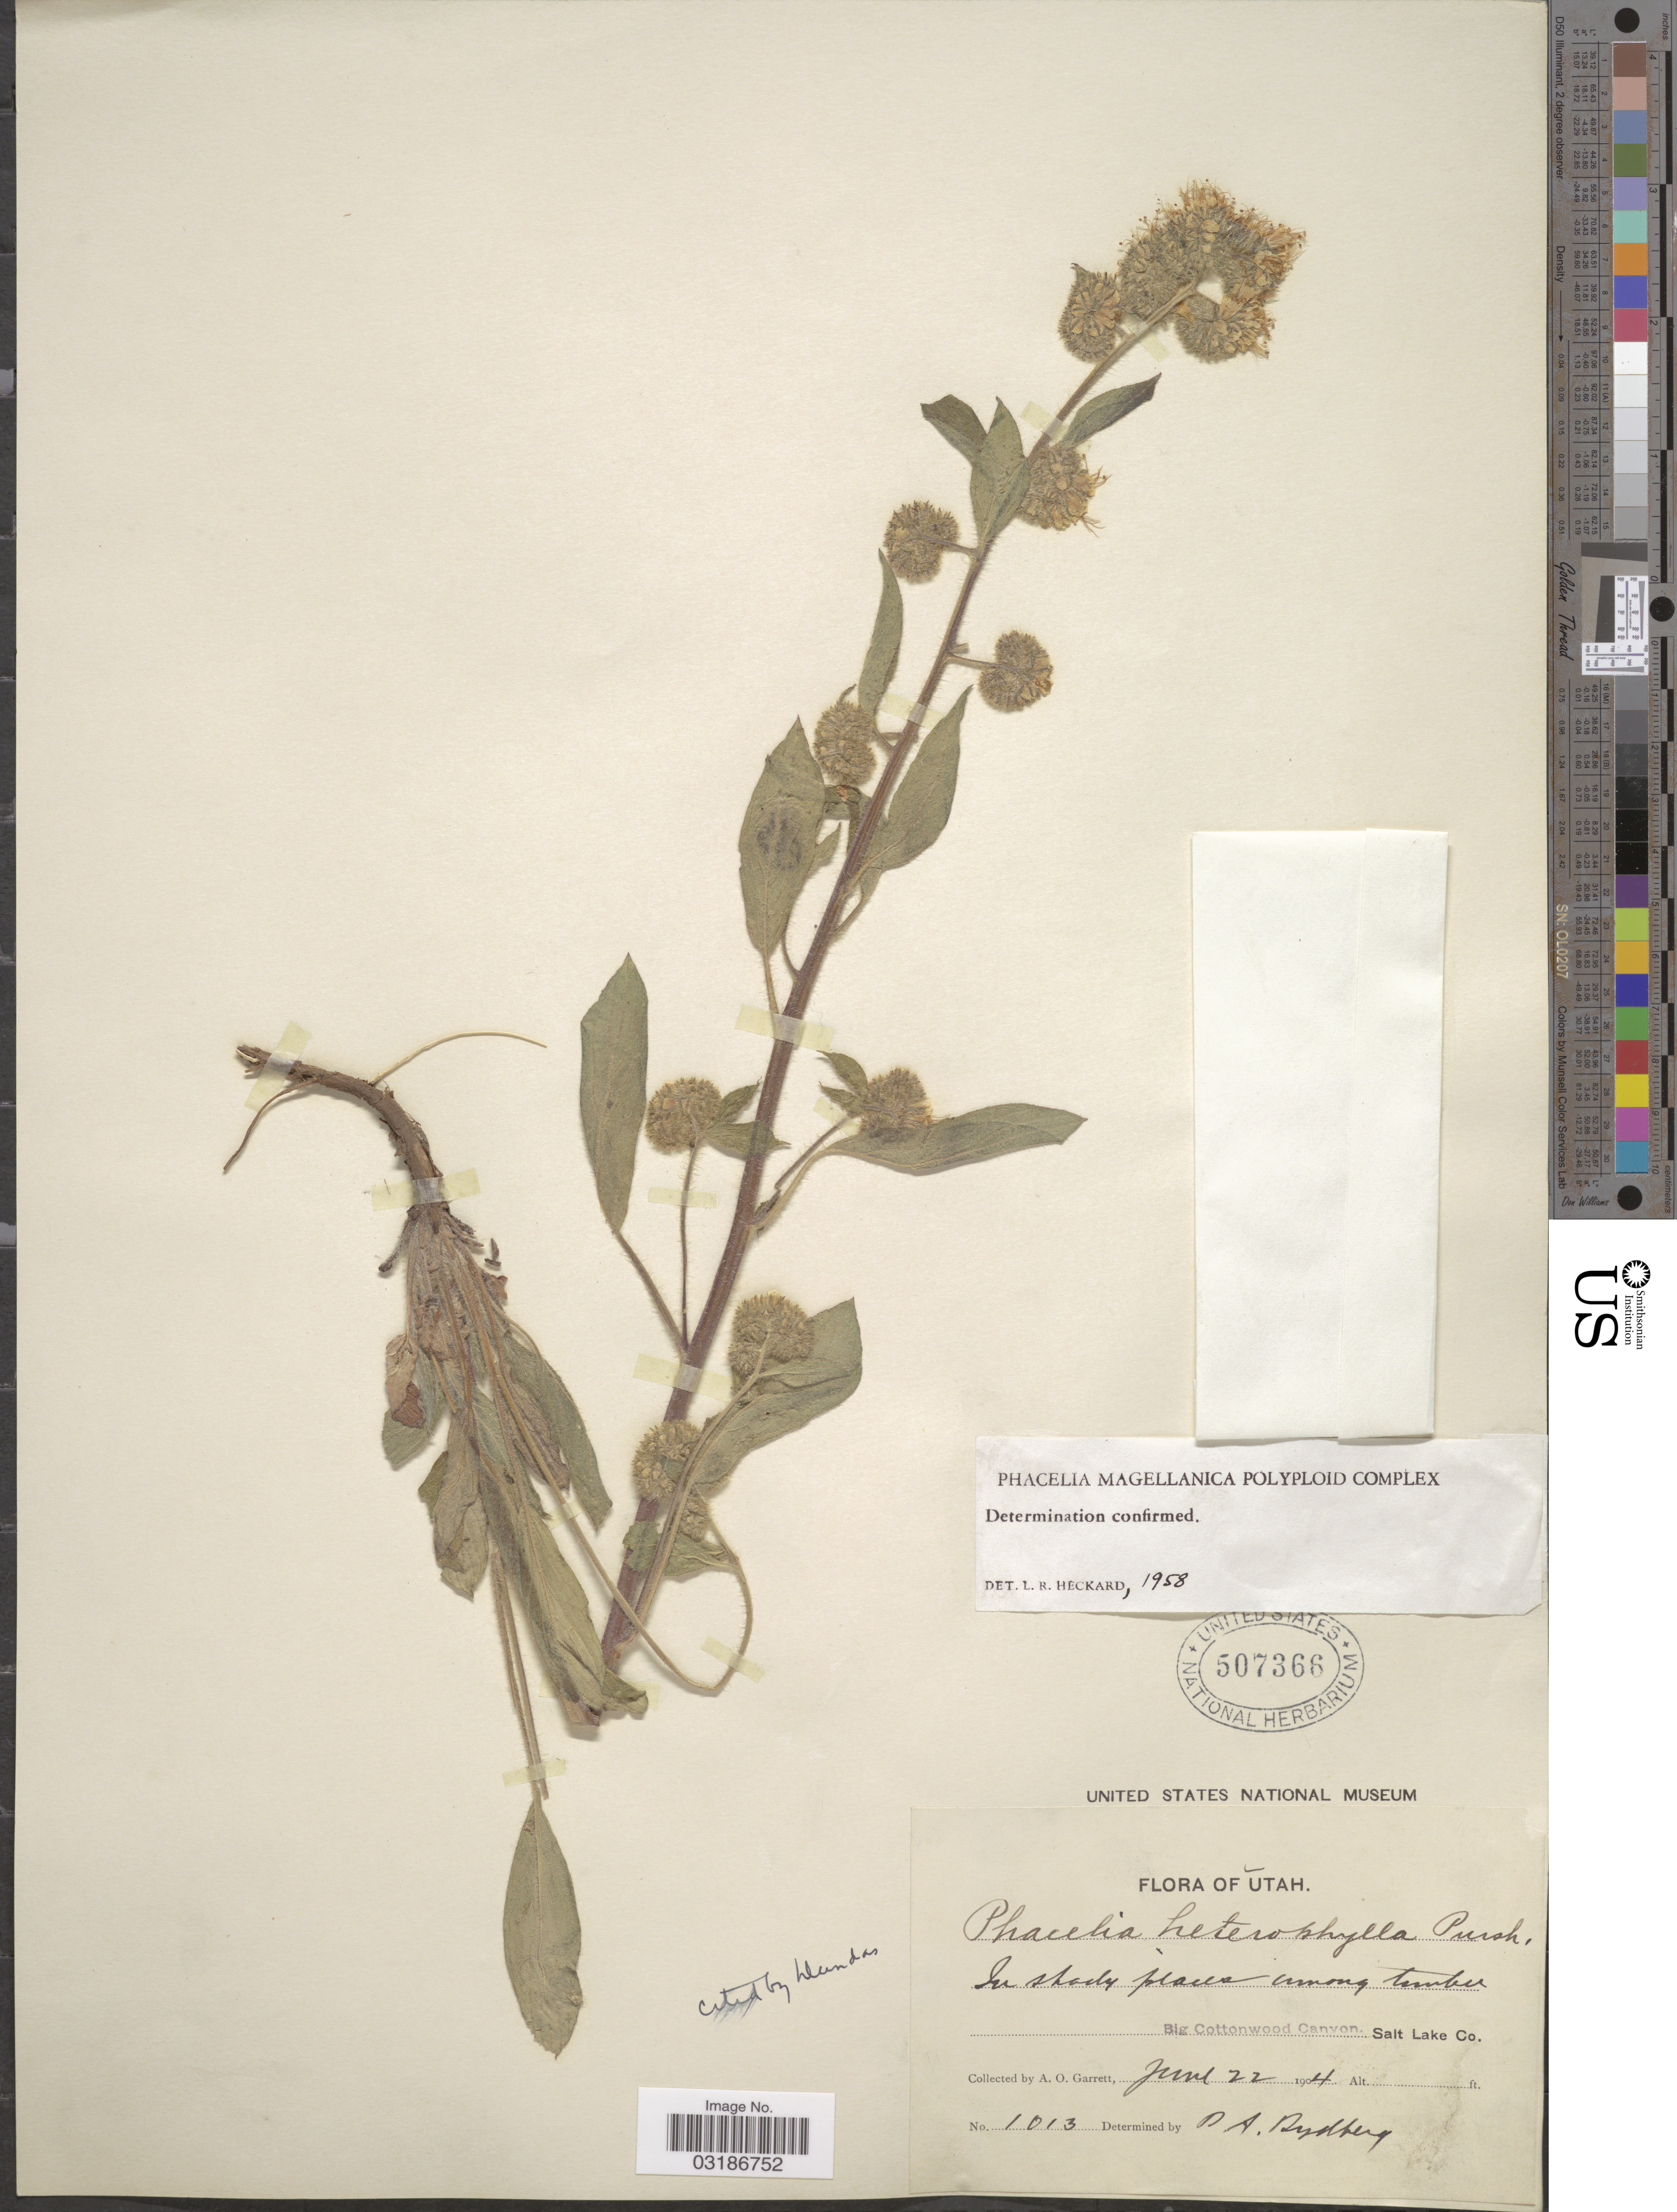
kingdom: Plantae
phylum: Tracheophyta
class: Magnoliopsida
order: Boraginales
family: Hydrophyllaceae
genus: Phacelia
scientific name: Phacelia heterophylla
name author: Pursh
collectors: A. O. Garrett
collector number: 1013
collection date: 1904-06-22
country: United States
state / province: Utah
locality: Big Cottonwood Canyon. Salt Lake Co.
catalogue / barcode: US 507366